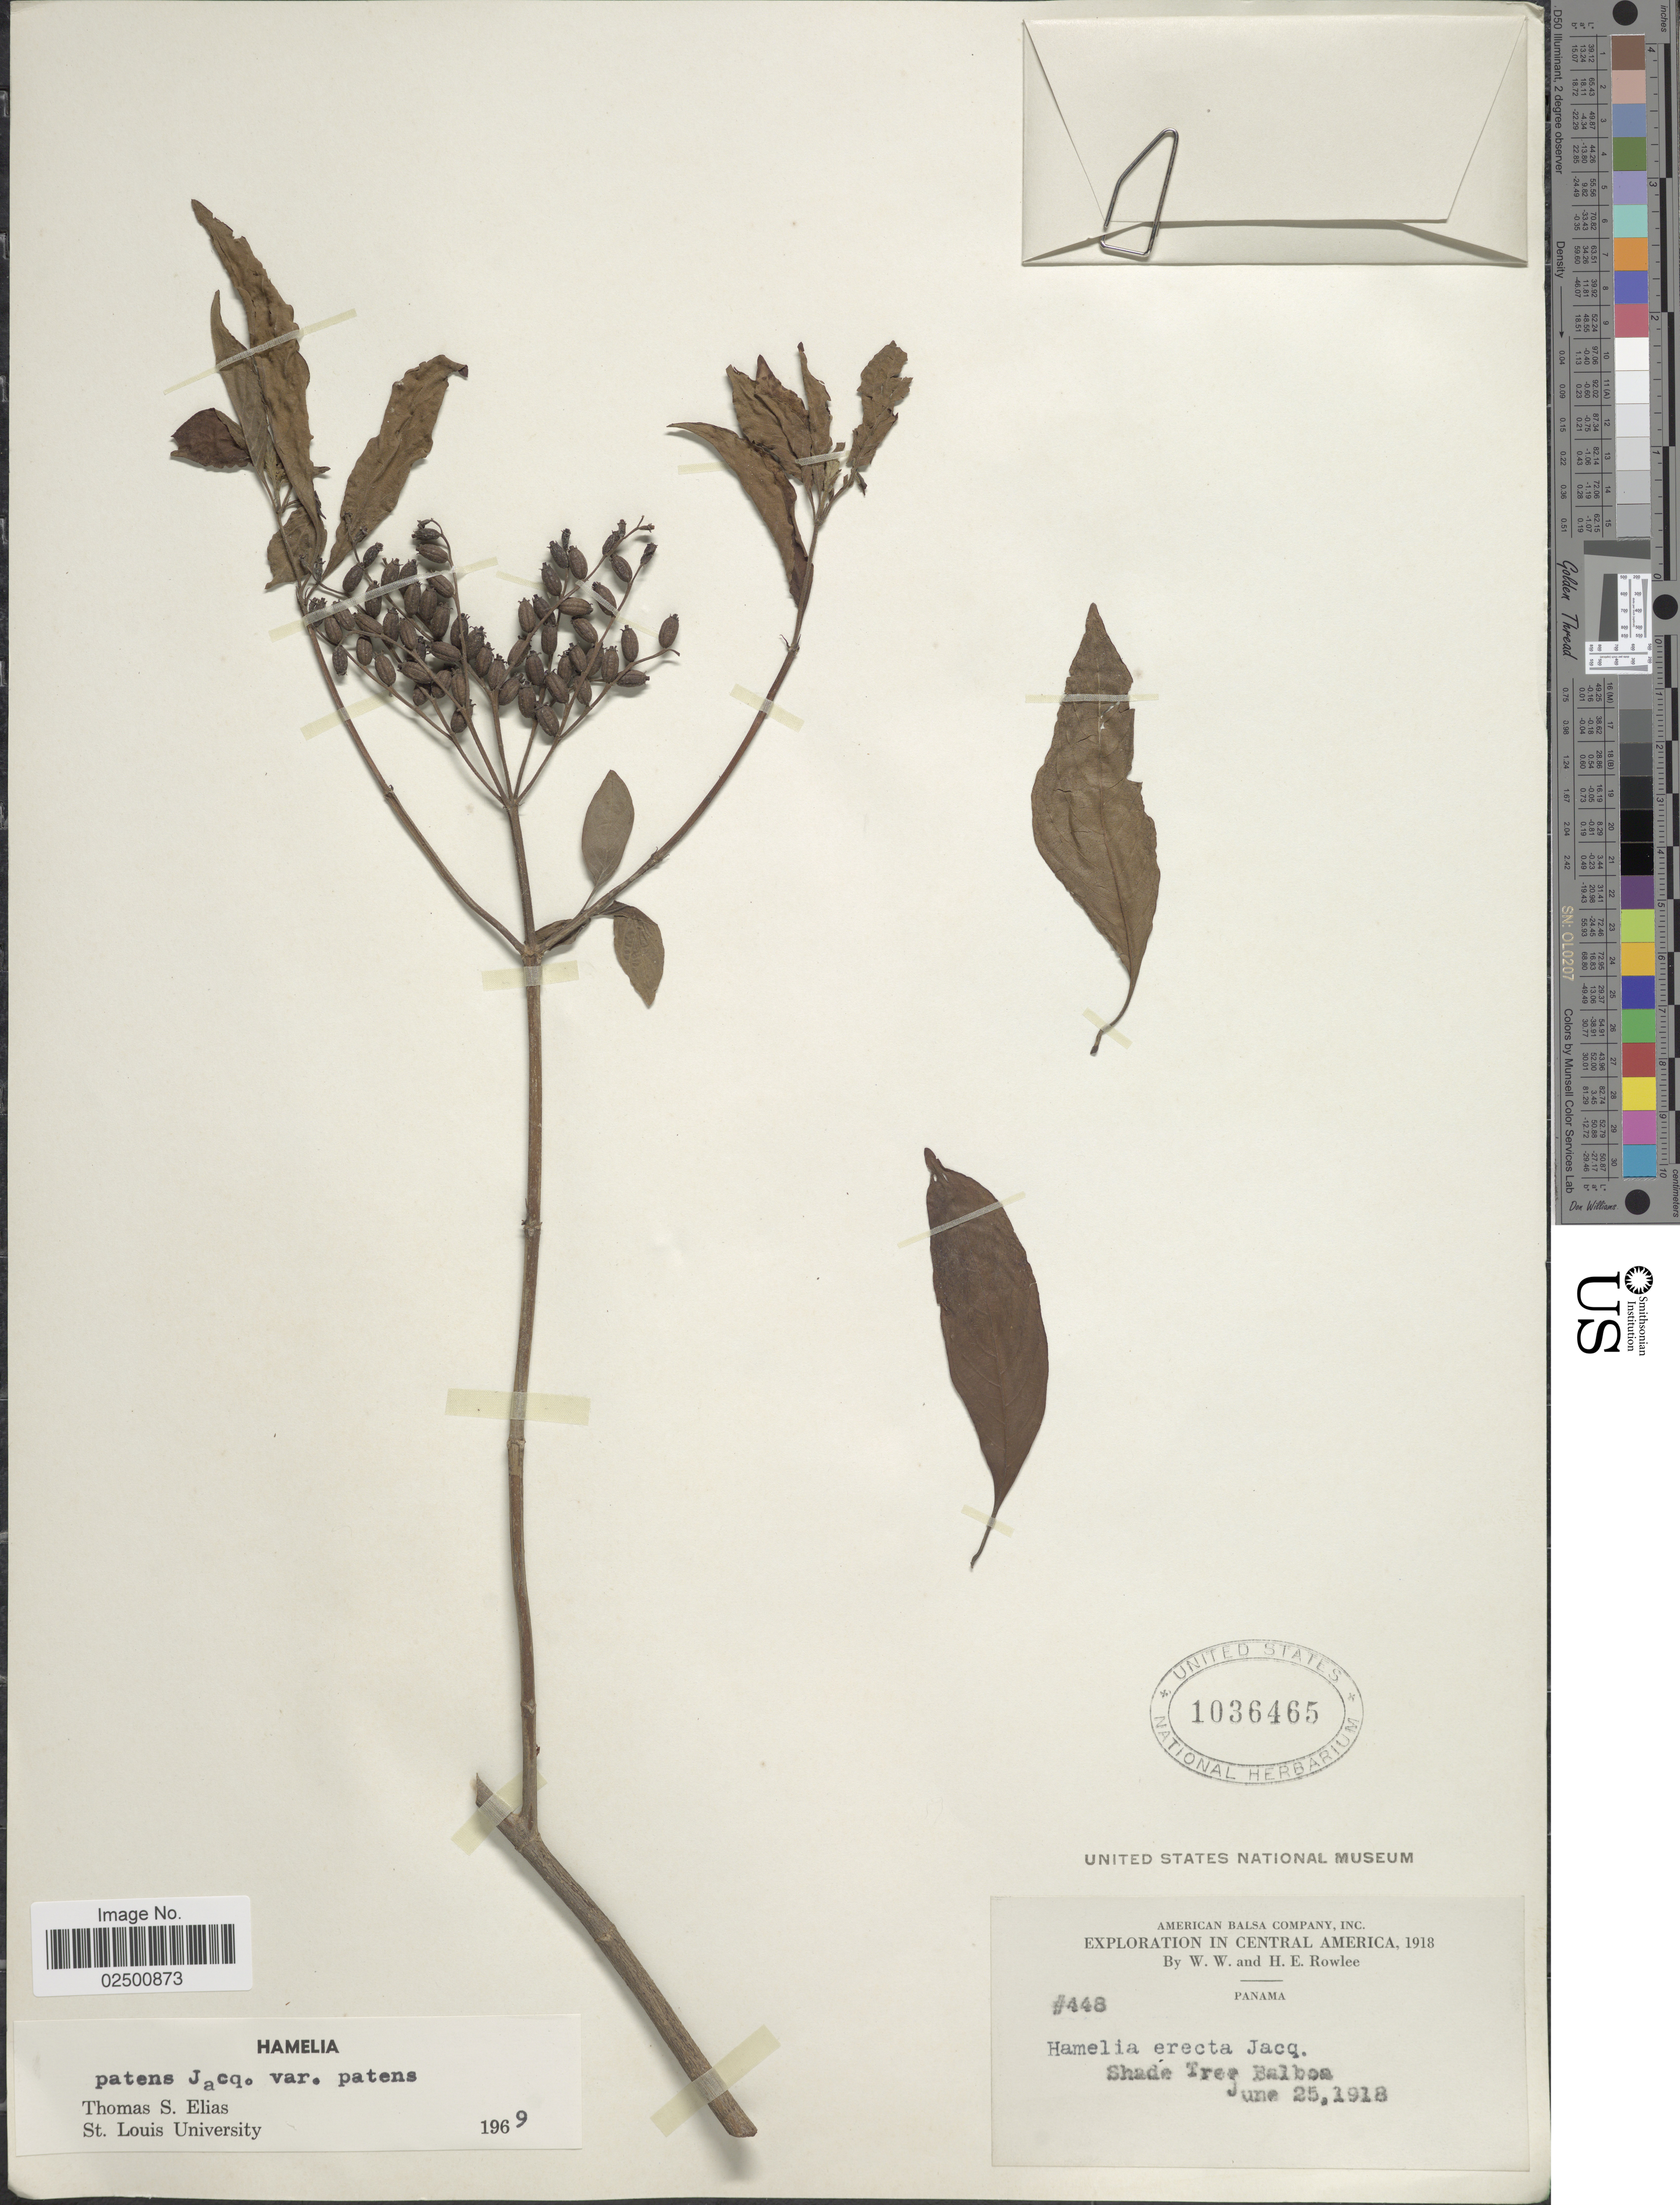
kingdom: Plantae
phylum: Tracheophyta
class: Magnoliopsida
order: Gentianales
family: Rubiaceae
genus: Hamelia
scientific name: Hamelia patens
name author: Jacq.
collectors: W. W. Rowlee & H. E. Rowlee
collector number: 448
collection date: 1918-06-25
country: Panama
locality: Shade Tree Halboa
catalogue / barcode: US 1036465